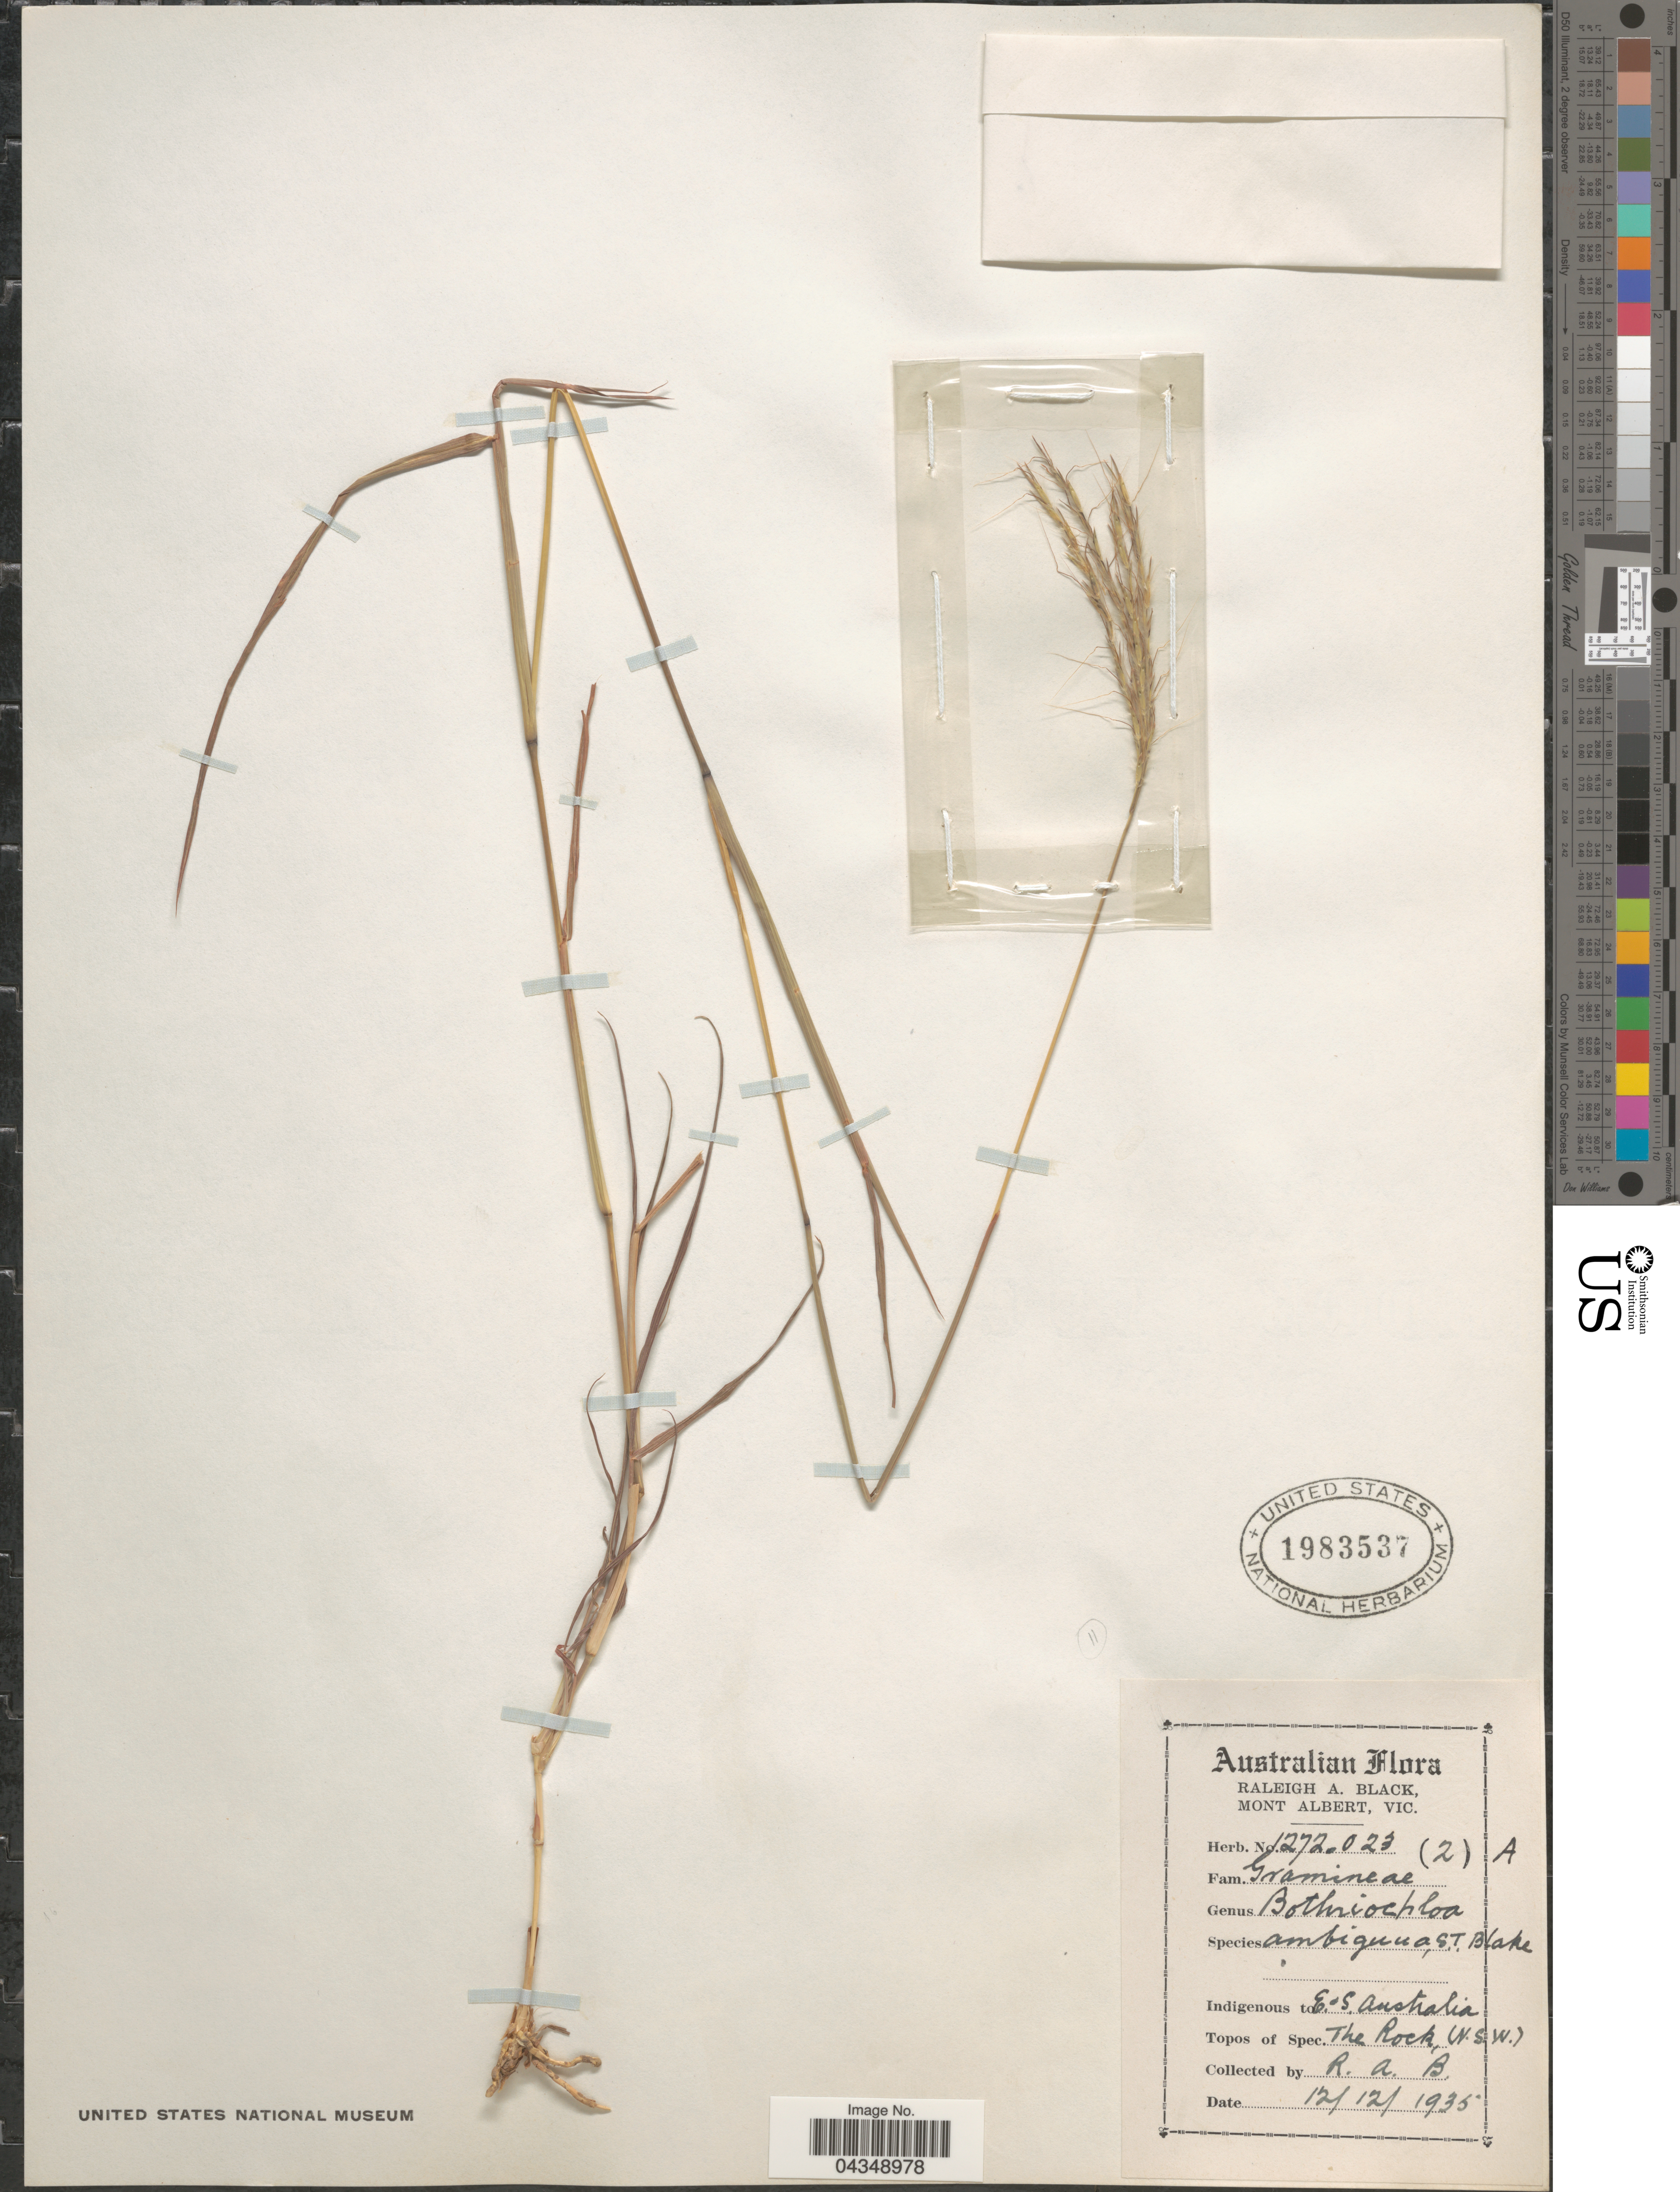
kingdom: Plantae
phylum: Tracheophyta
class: Liliopsida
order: Poales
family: Poaceae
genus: Bothriochloa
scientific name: Bothriochloa macra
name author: (Steud.) S.T. Blake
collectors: R. A. Black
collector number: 1272.023 (2) A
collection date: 1935-12-12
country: Australia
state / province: New South Wales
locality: E. S. Australia. The Rock.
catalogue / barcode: US 1983537